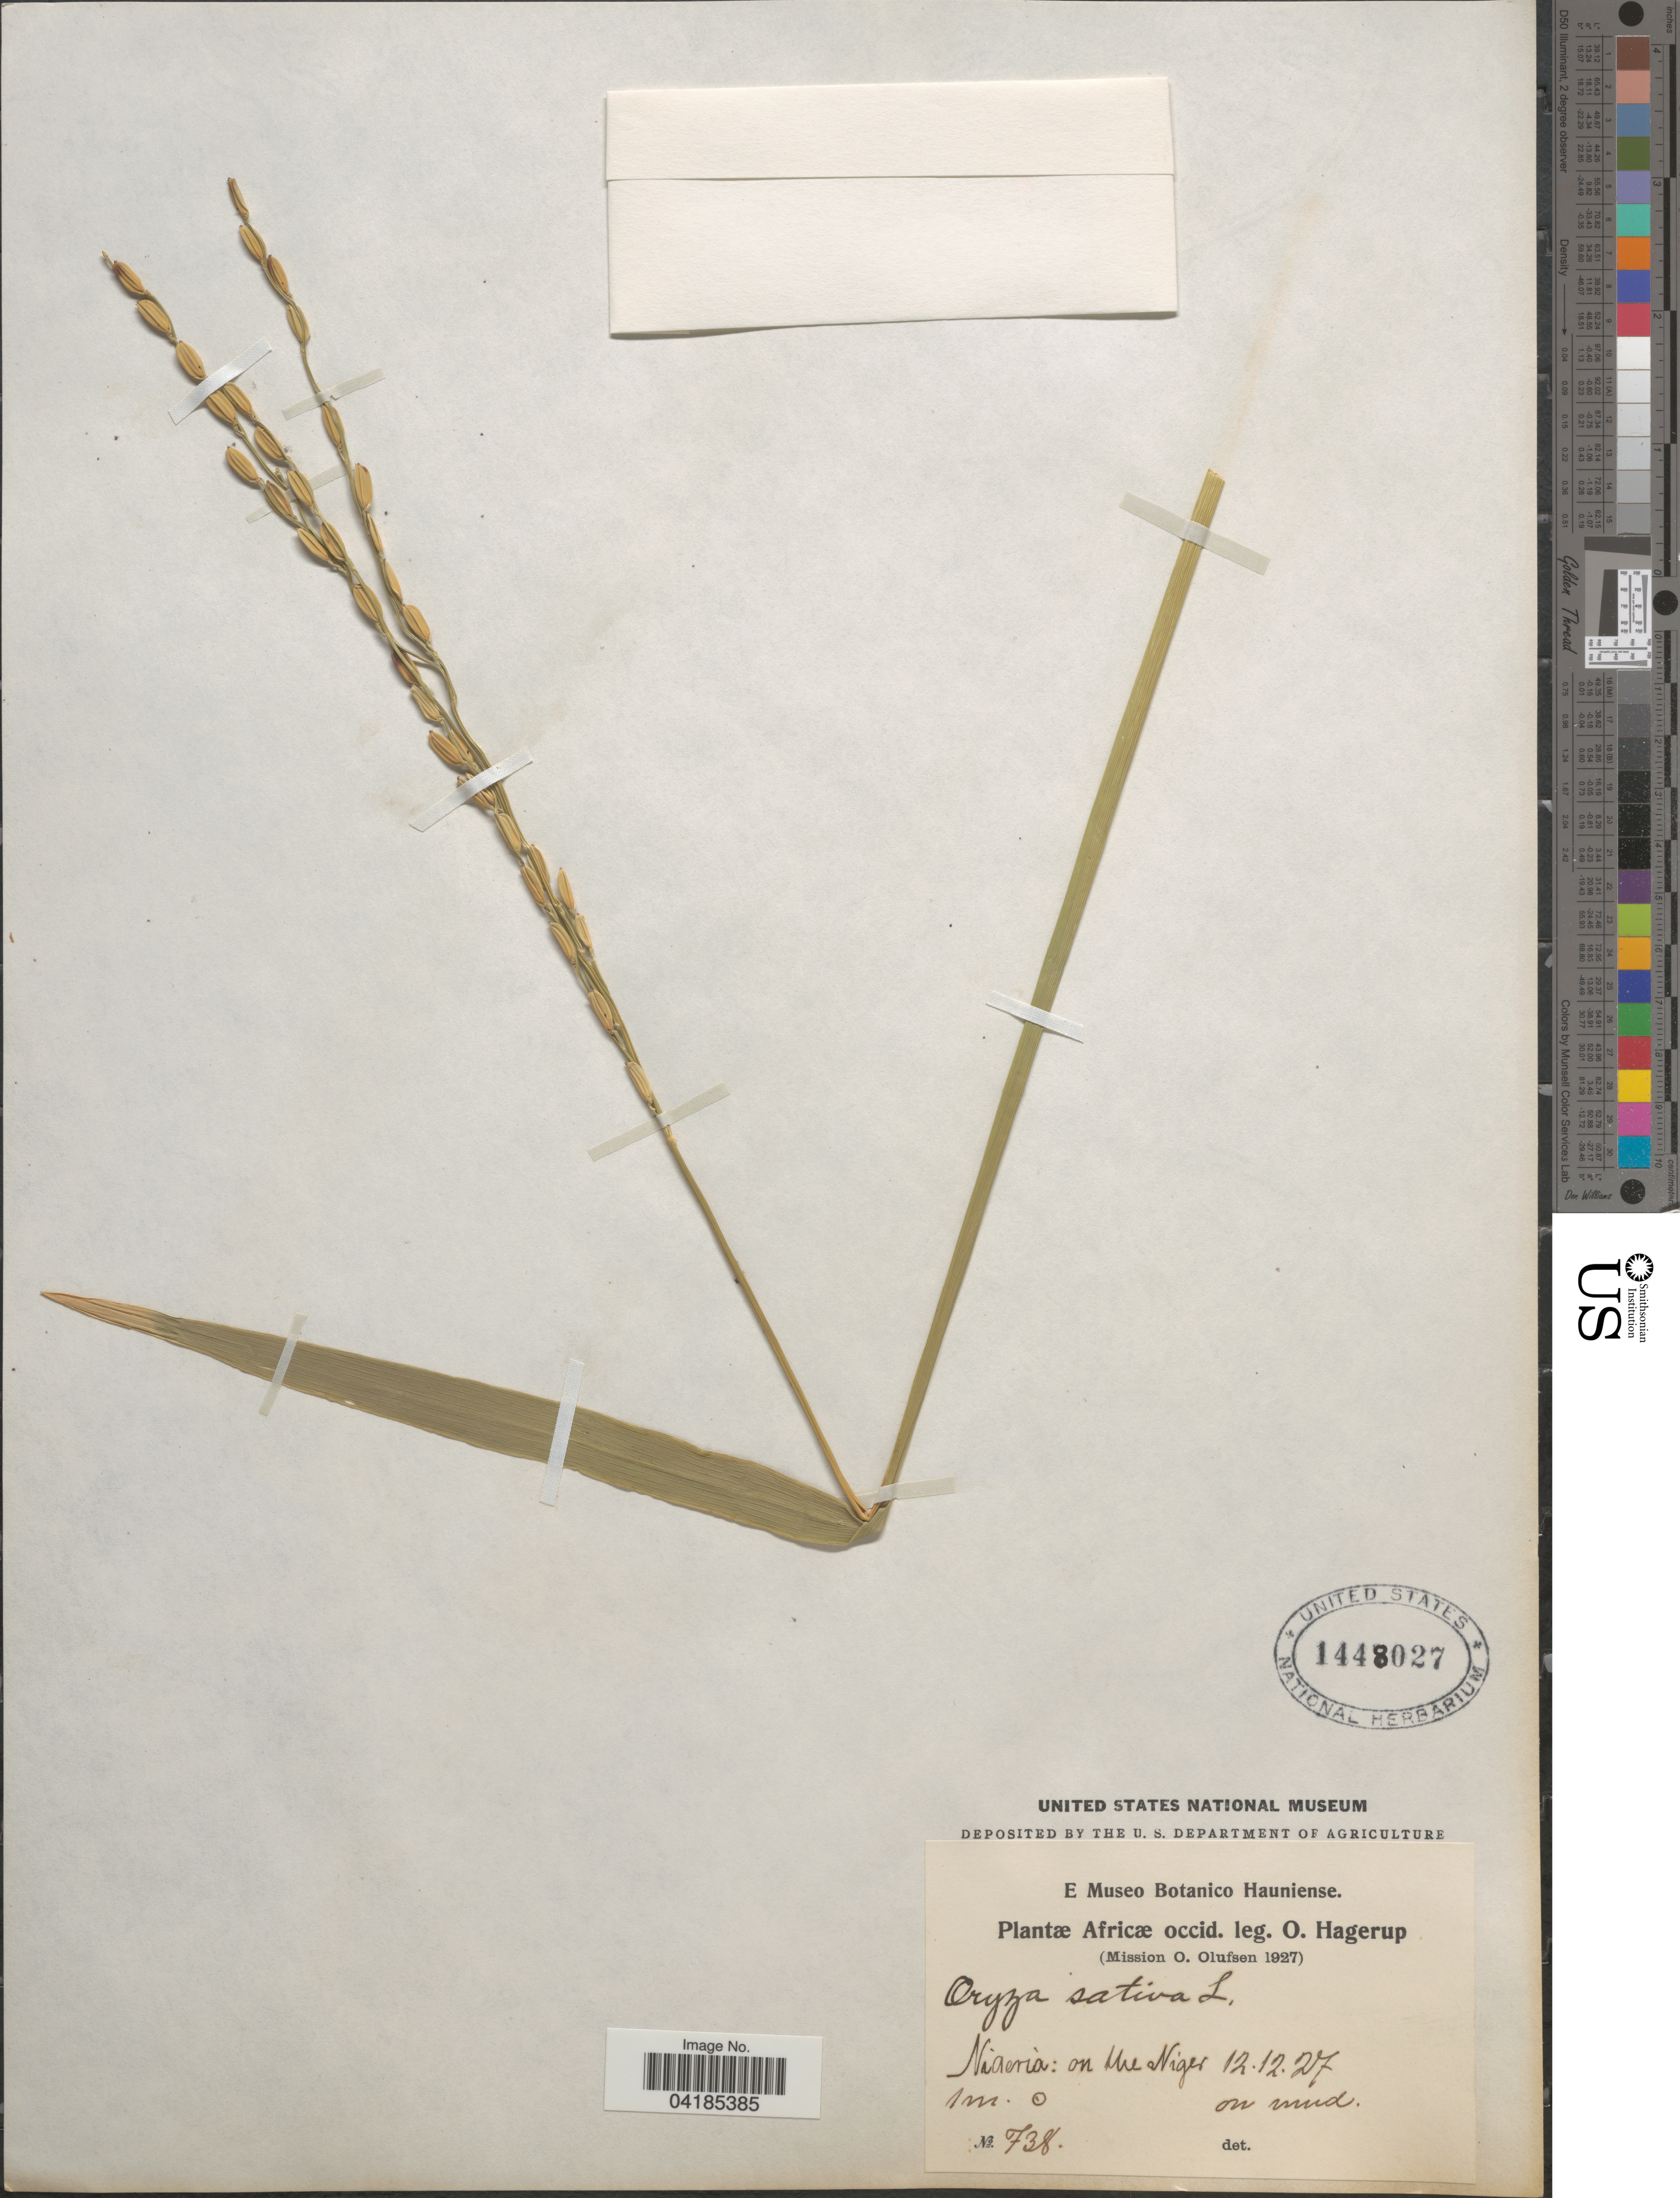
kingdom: Plantae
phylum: Tracheophyta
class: Liliopsida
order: Poales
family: Poaceae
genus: Oryza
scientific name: Oryza sativa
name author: L.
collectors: O. Hagerup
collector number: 738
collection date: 1927-12-12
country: Nigeria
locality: Africæ occid. Nigeria: on the Night.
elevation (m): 1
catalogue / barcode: US 1448027